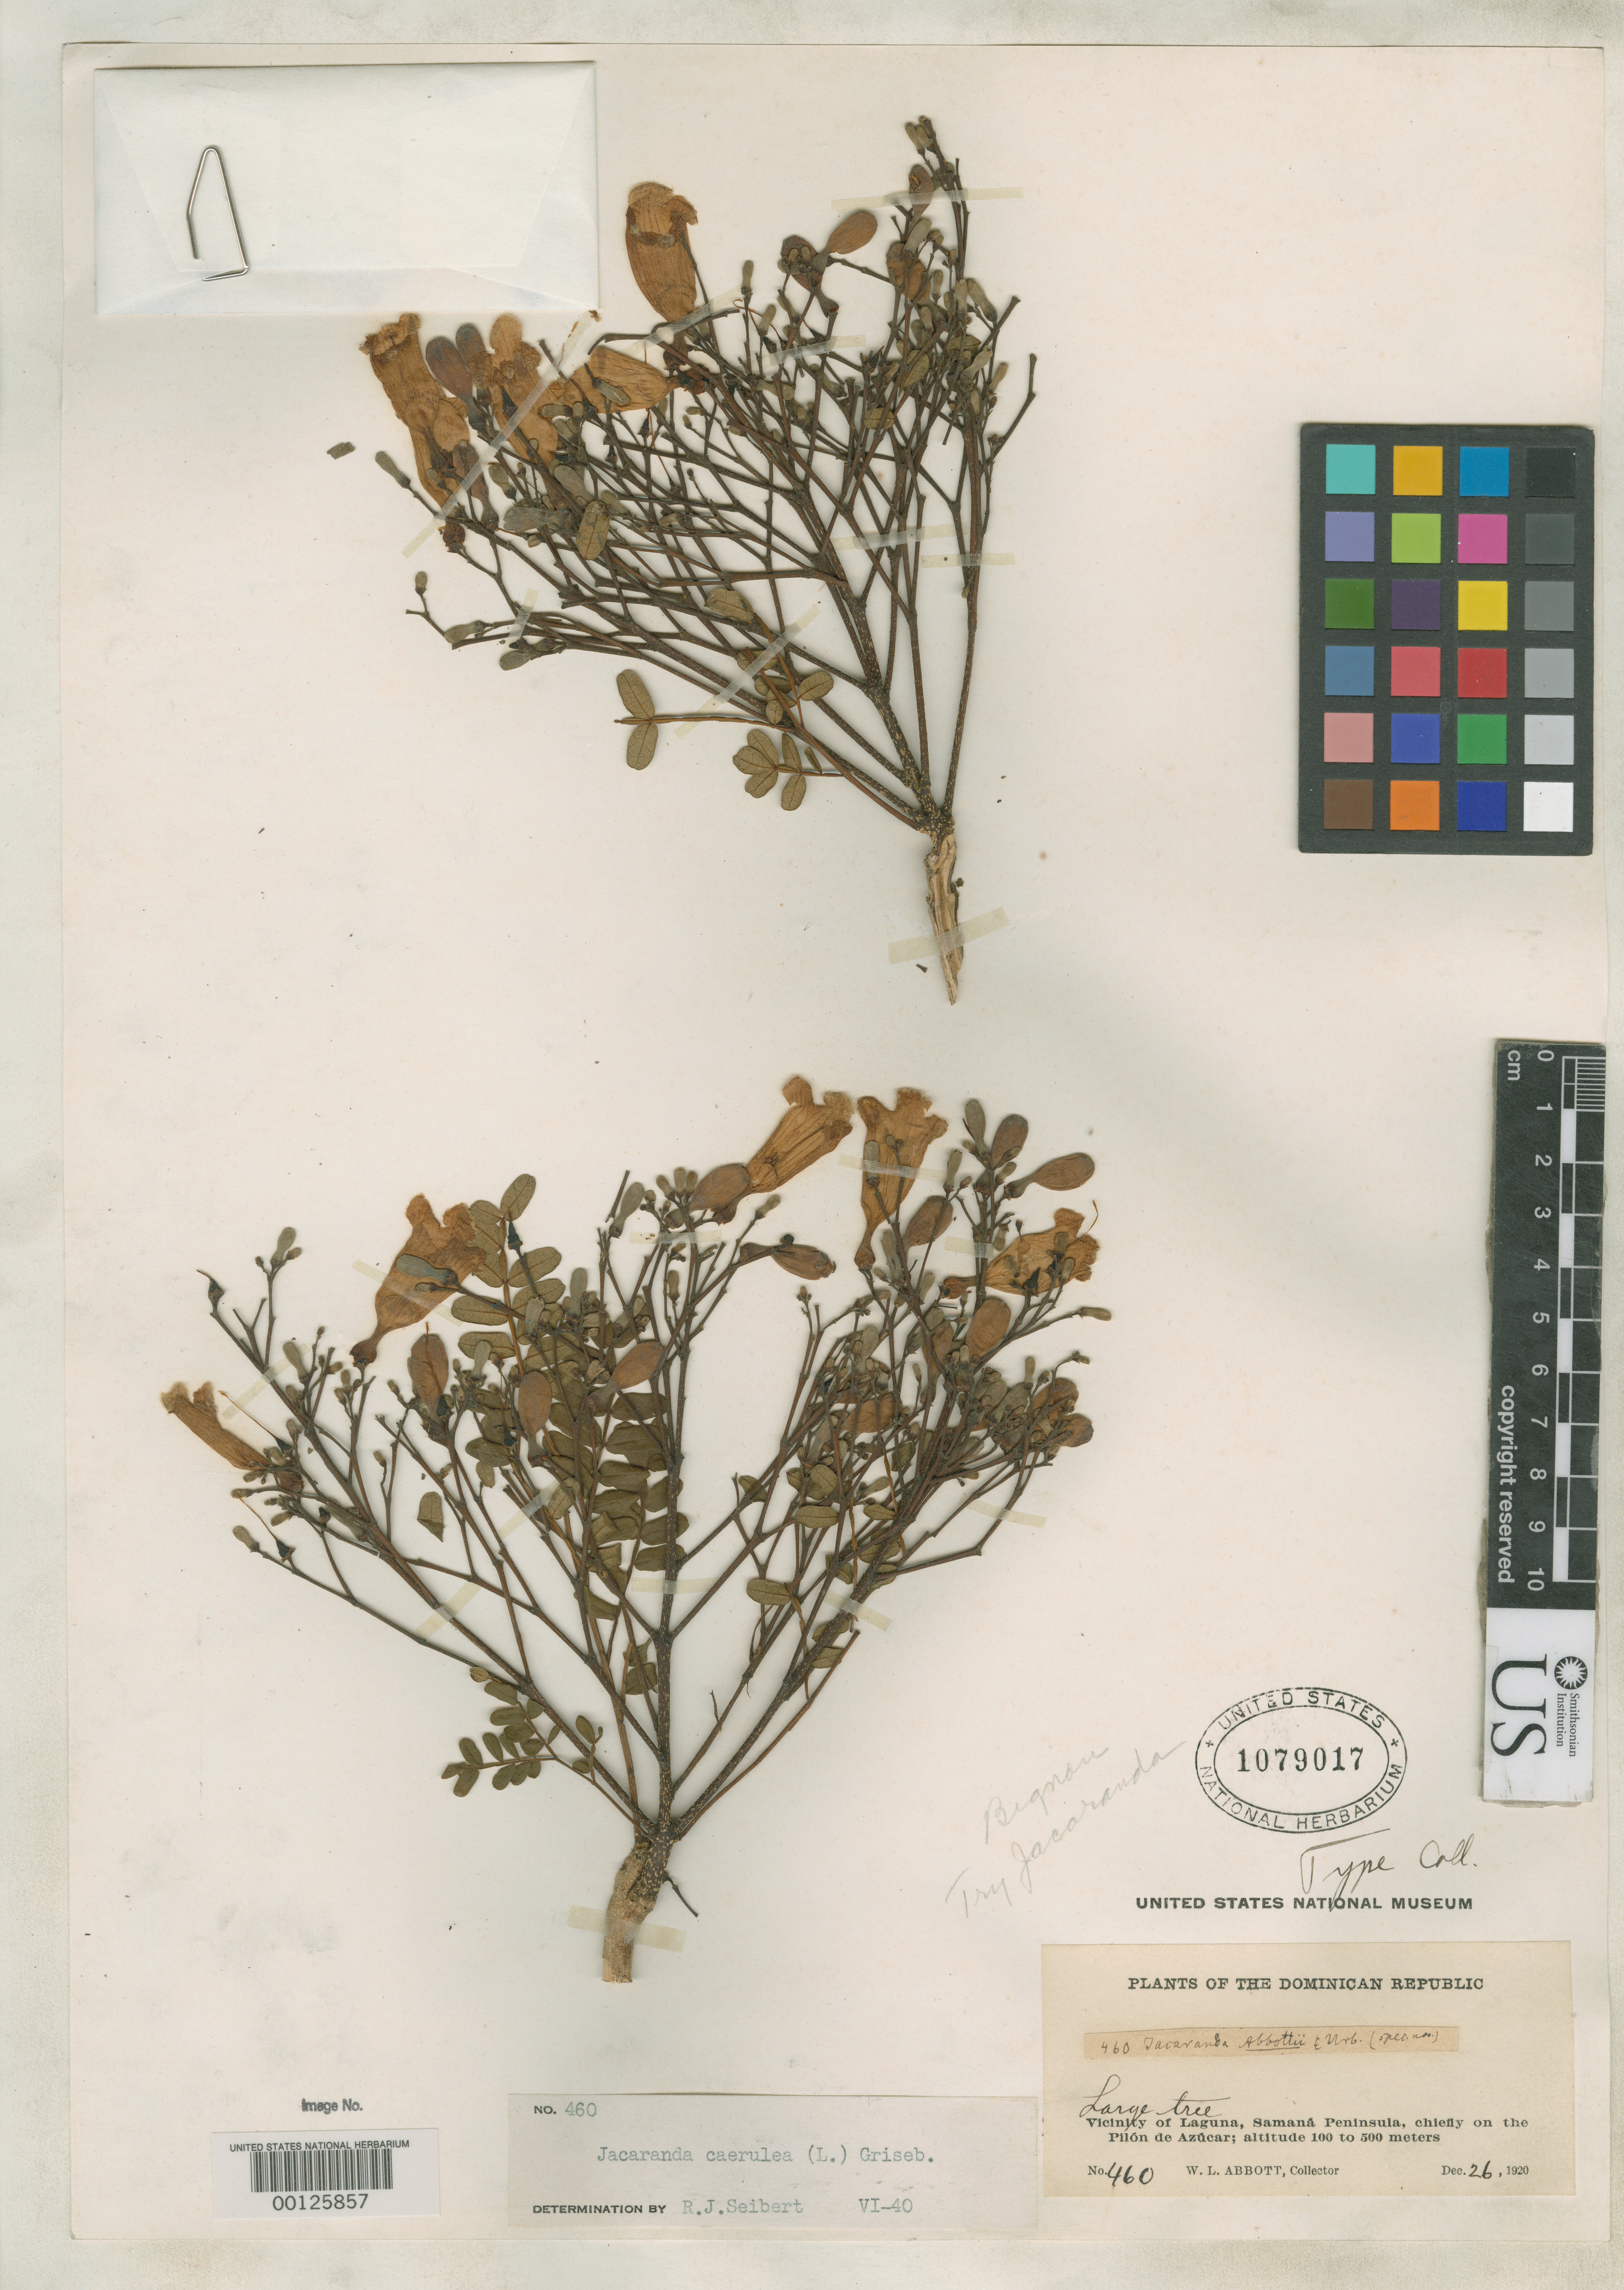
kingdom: Plantae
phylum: Tracheophyta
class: Magnoliopsida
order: Lamiales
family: Bignoniaceae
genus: Jacaranda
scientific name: Jacaranda abbottii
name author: Urb.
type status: Isotype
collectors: W. L. Abbott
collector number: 460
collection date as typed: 26 Dec 1920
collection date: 1920-12-26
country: Dominican Republic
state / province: Samaná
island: Hispaniola Island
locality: Near laguna in Pilon de Azucar.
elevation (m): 100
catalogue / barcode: US 1079017